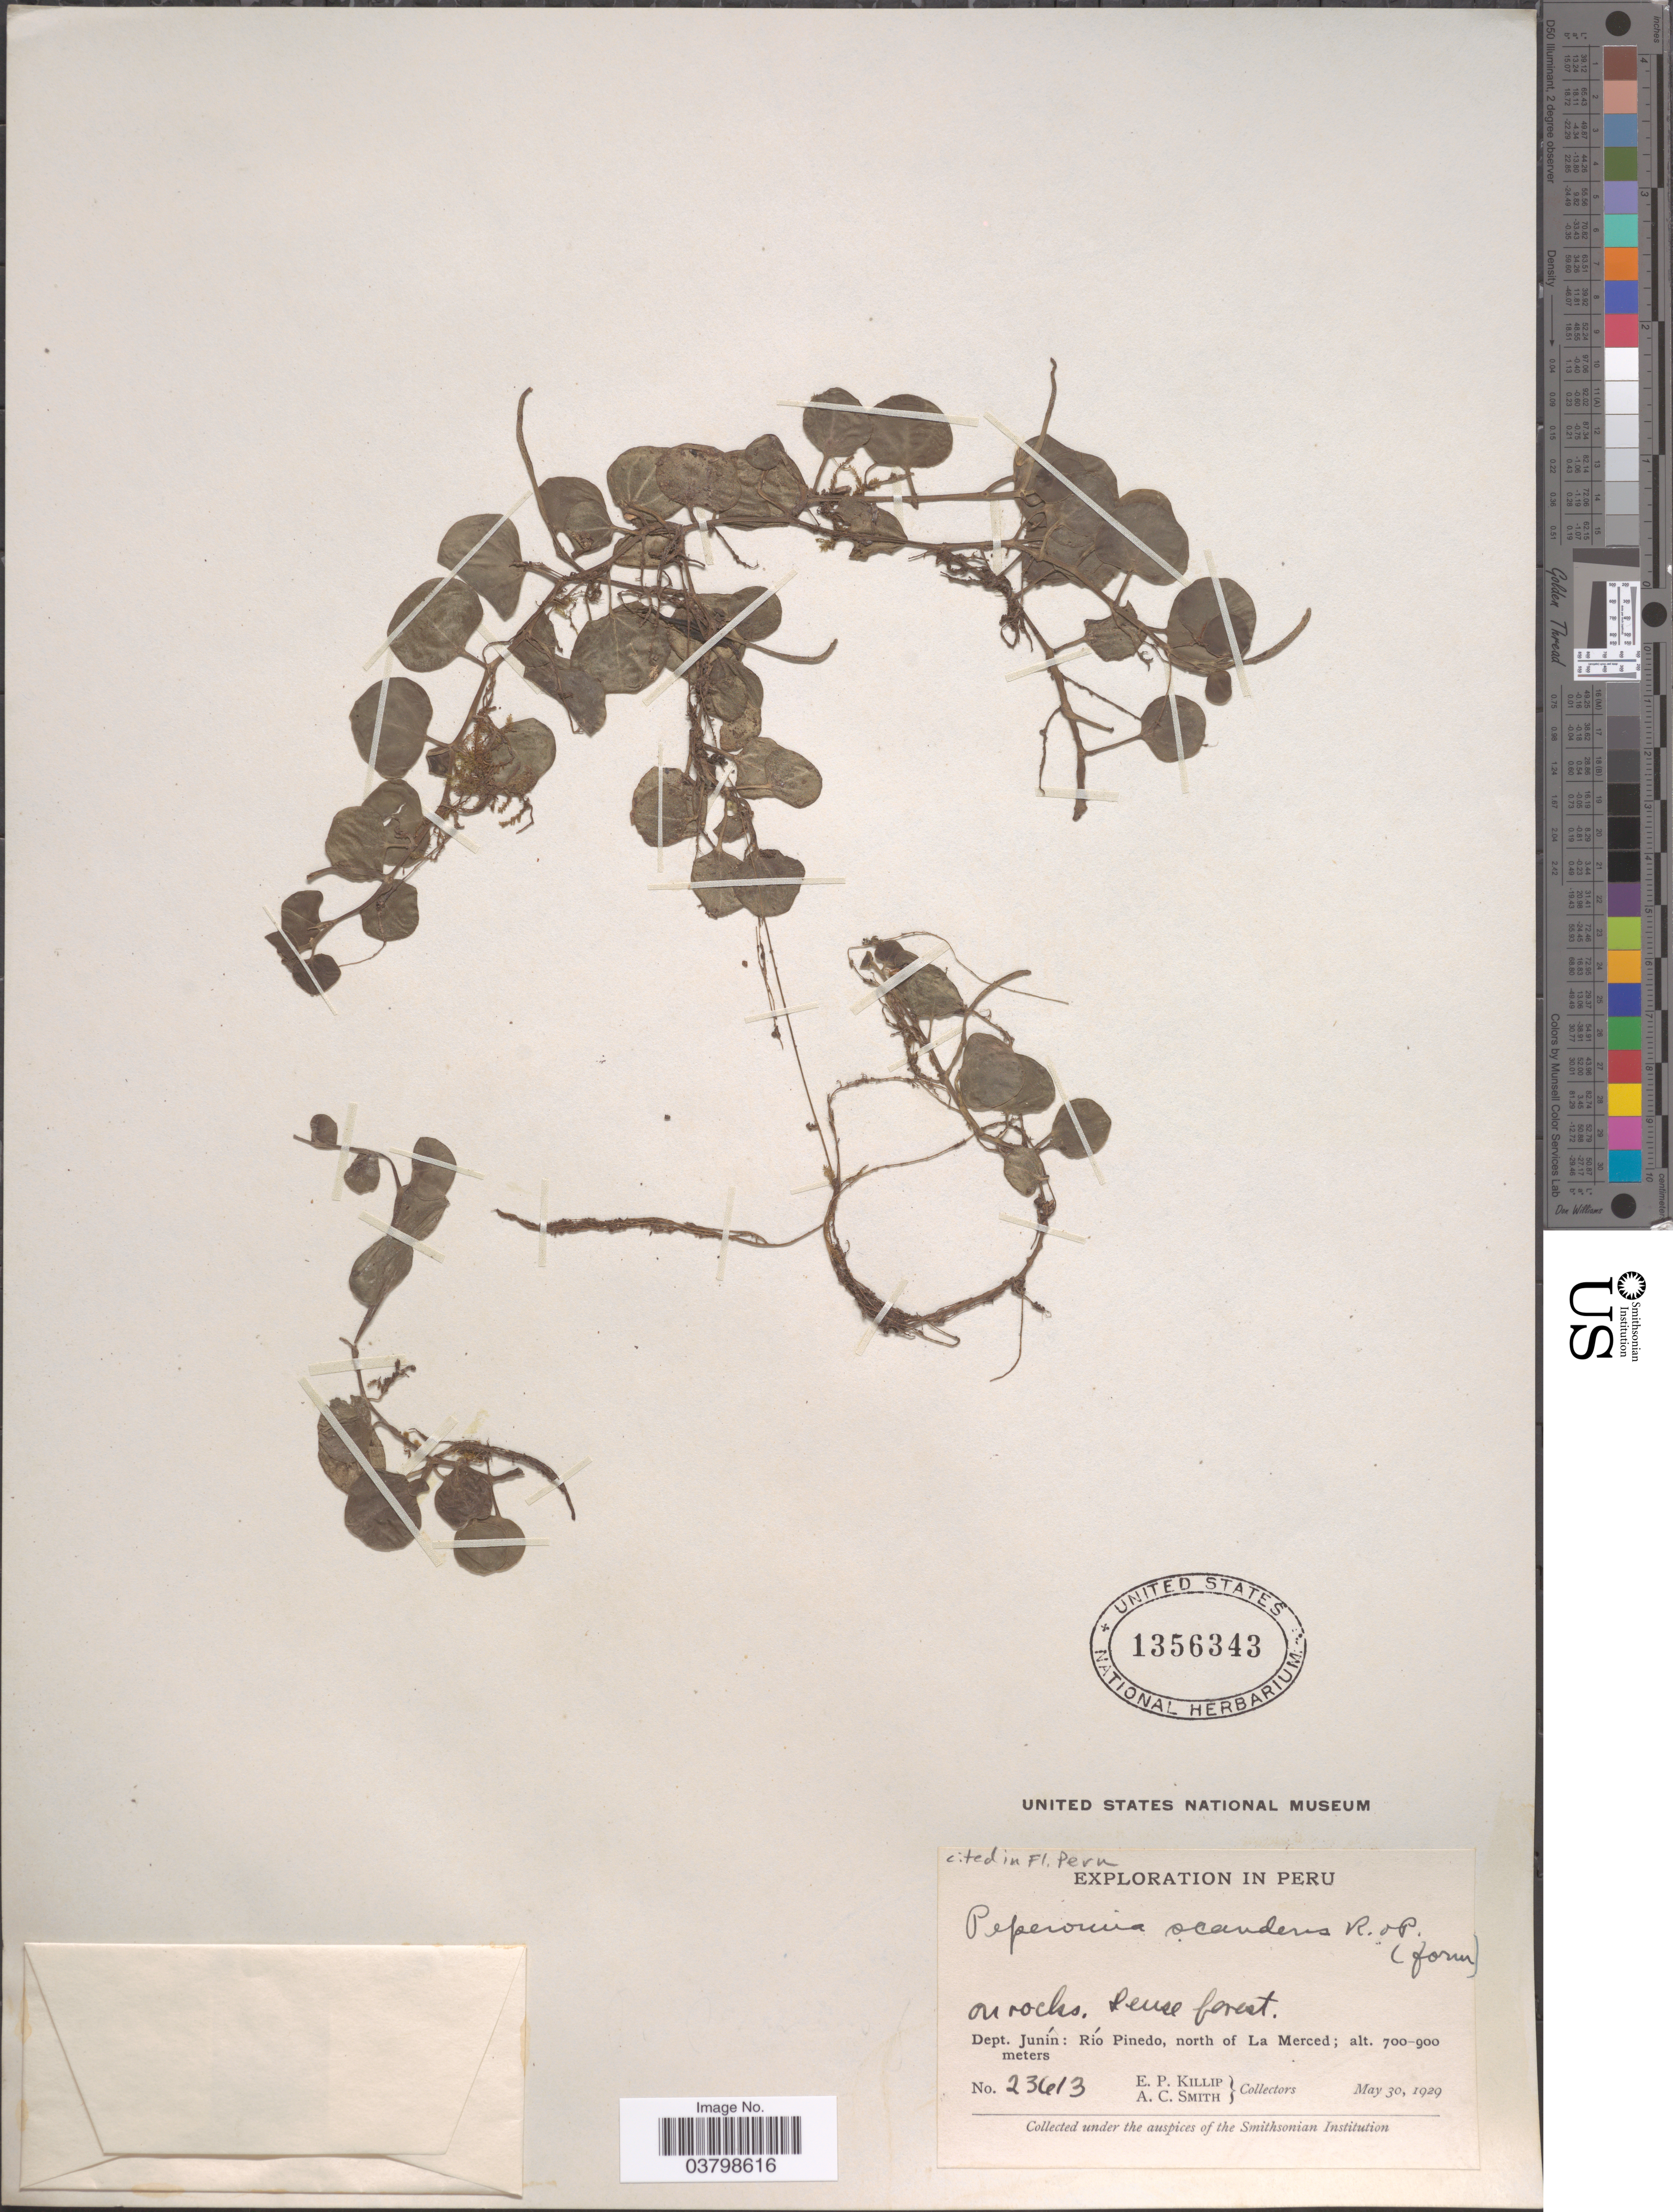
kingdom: Plantae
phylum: Tracheophyta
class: Magnoliopsida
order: Piperales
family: Piperaceae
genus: Peperomia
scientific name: Peperomia serpens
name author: (Sw.) Loudon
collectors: E. P. Killip & A. C. Smith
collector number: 23613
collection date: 1929-05-30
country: Peru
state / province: Junín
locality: Dept. Junín: Río Pinedo, north of La Merced.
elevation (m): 700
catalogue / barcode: US 1356343